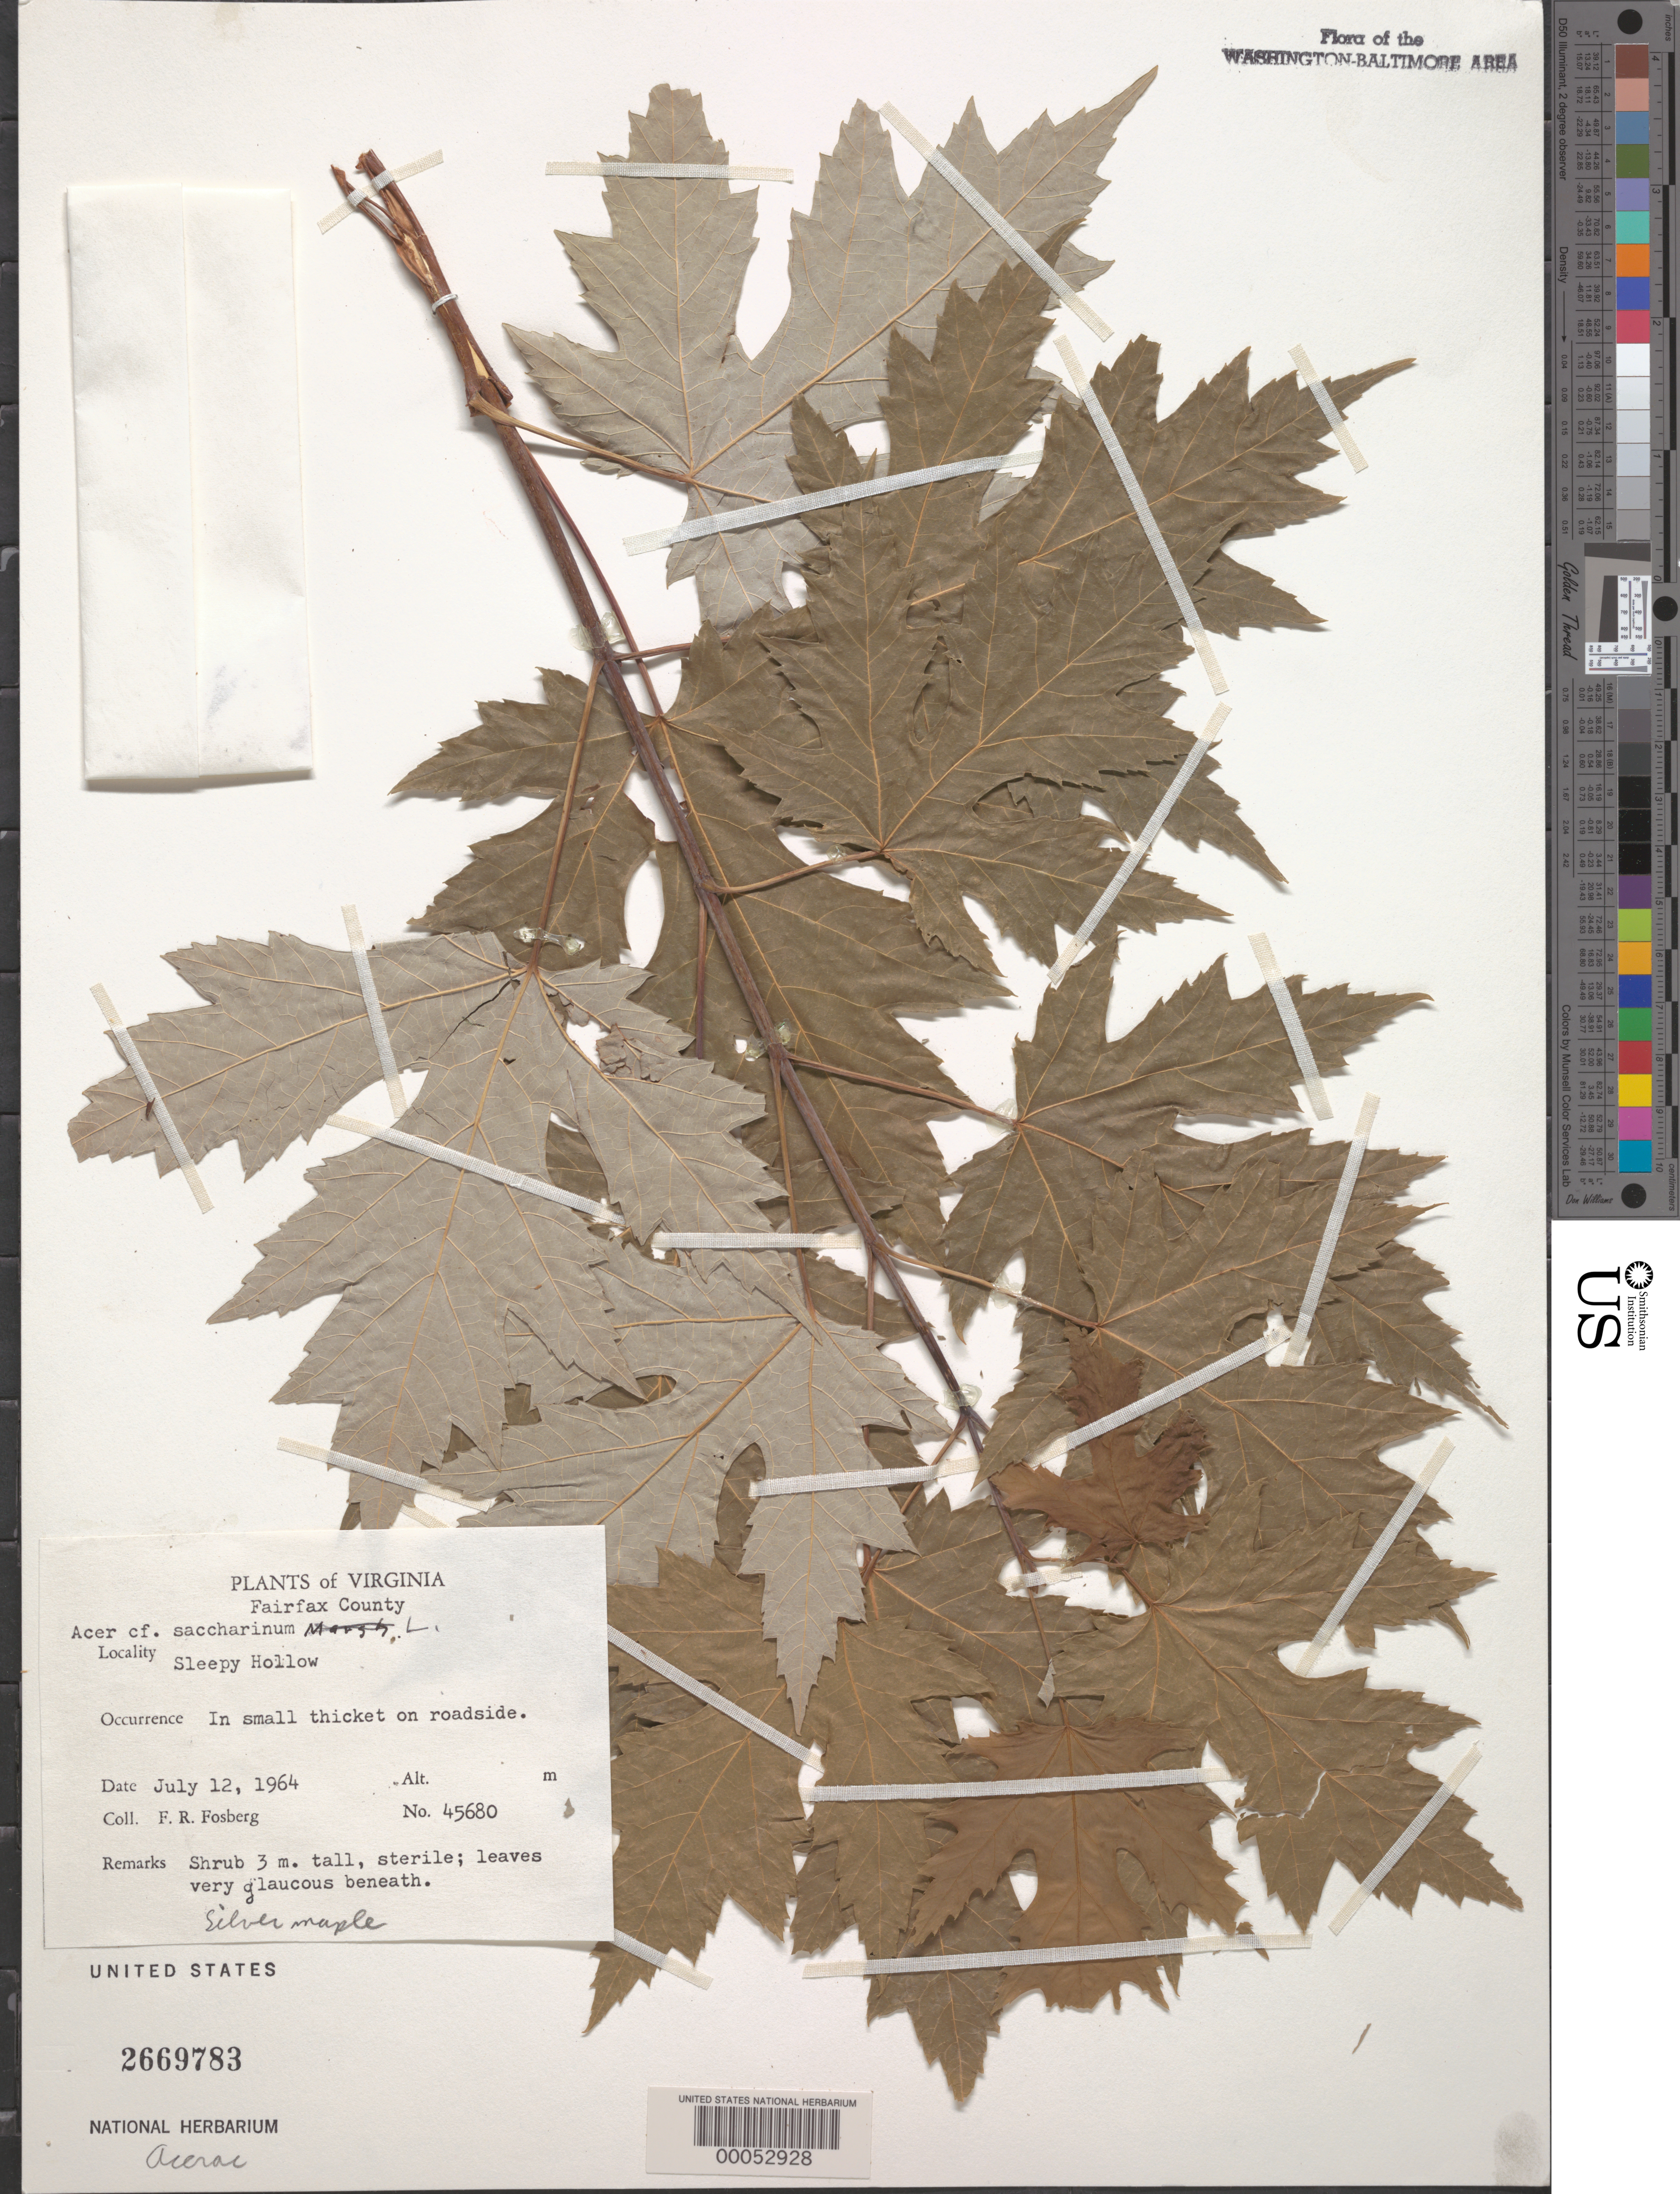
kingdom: Plantae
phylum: Tracheophyta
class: Magnoliopsida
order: Sapindales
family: Sapindaceae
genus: Acer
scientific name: Acer saccharinum subsp. floridanum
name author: (Chapm.) Wesm.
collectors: F. R. Fosberg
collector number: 45680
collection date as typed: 12 Jul 1964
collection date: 1964-07-12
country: United States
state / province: Virginia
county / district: Fairfax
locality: Sleepy Hollow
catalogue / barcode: US 2669783